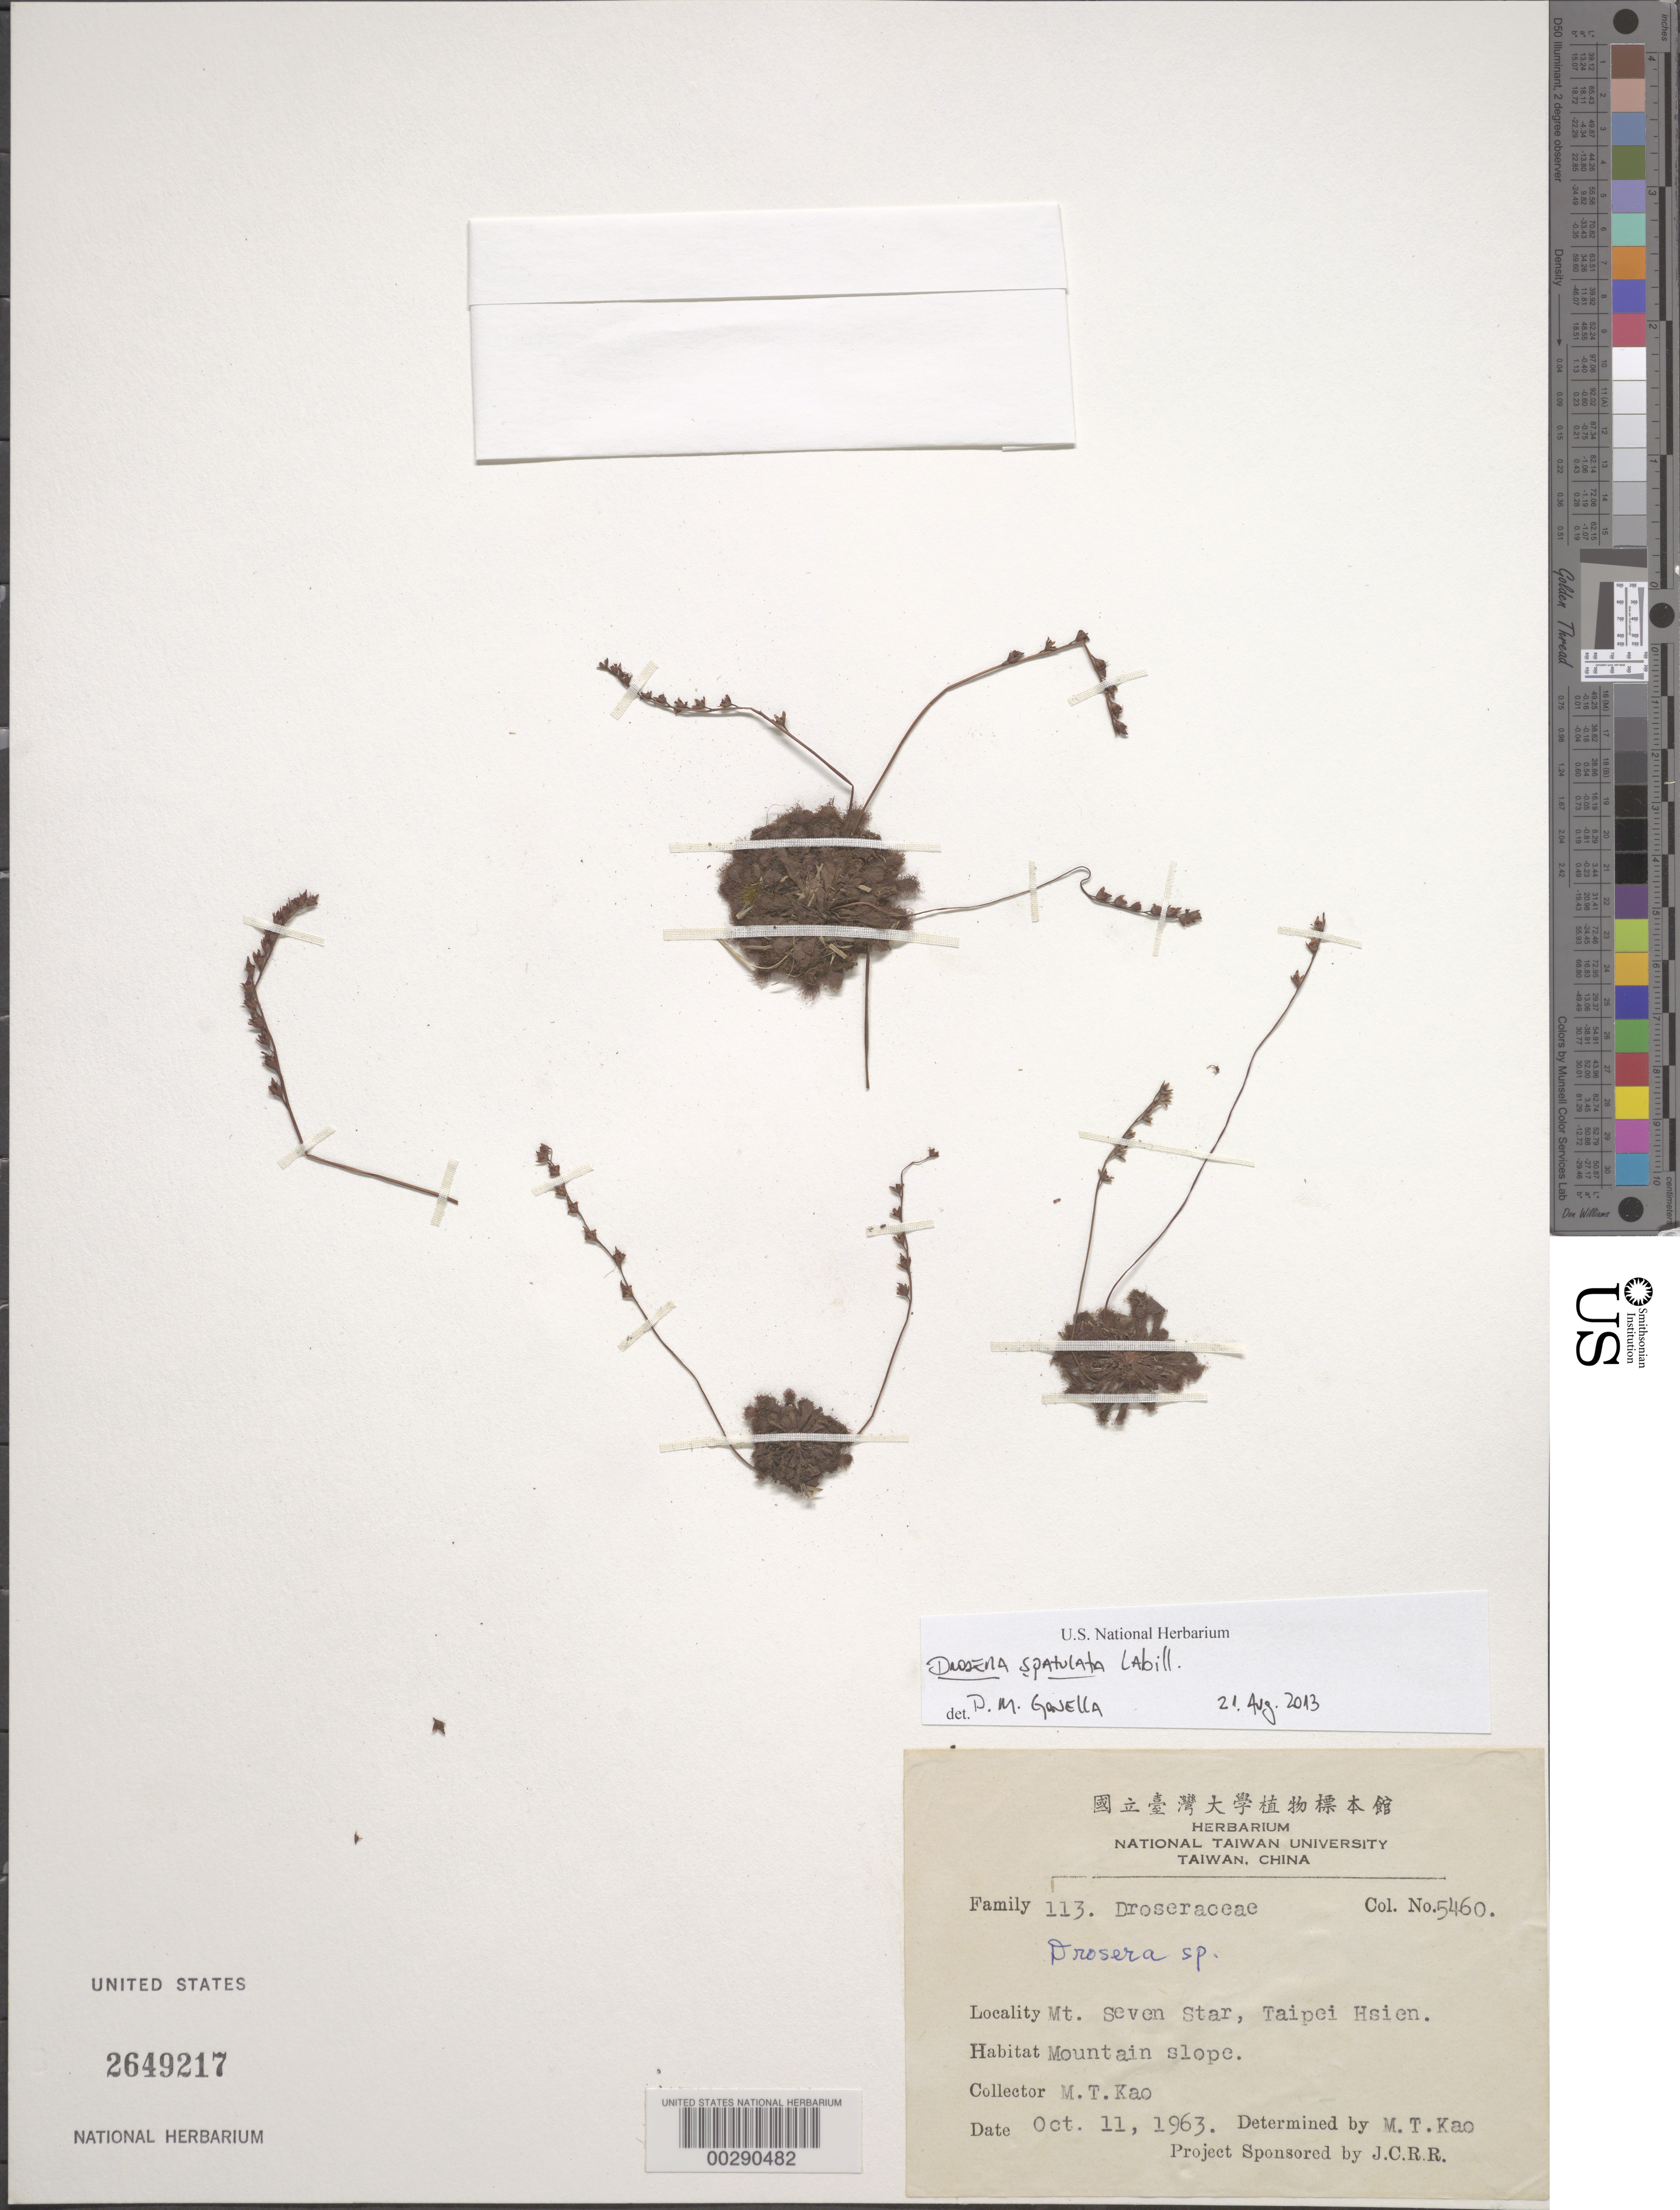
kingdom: Plantae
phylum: Tracheophyta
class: Magnoliopsida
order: Caryophyllales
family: Droseraceae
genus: Drosera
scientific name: Drosera spatulata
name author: Labill.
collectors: M. T. Kao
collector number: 5460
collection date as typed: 11 Oct 1963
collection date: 1963-10-11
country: Taiwan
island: Taiwan [Formosa]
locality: Mt. Seven Star, Taipei Hsien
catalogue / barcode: US 2649217